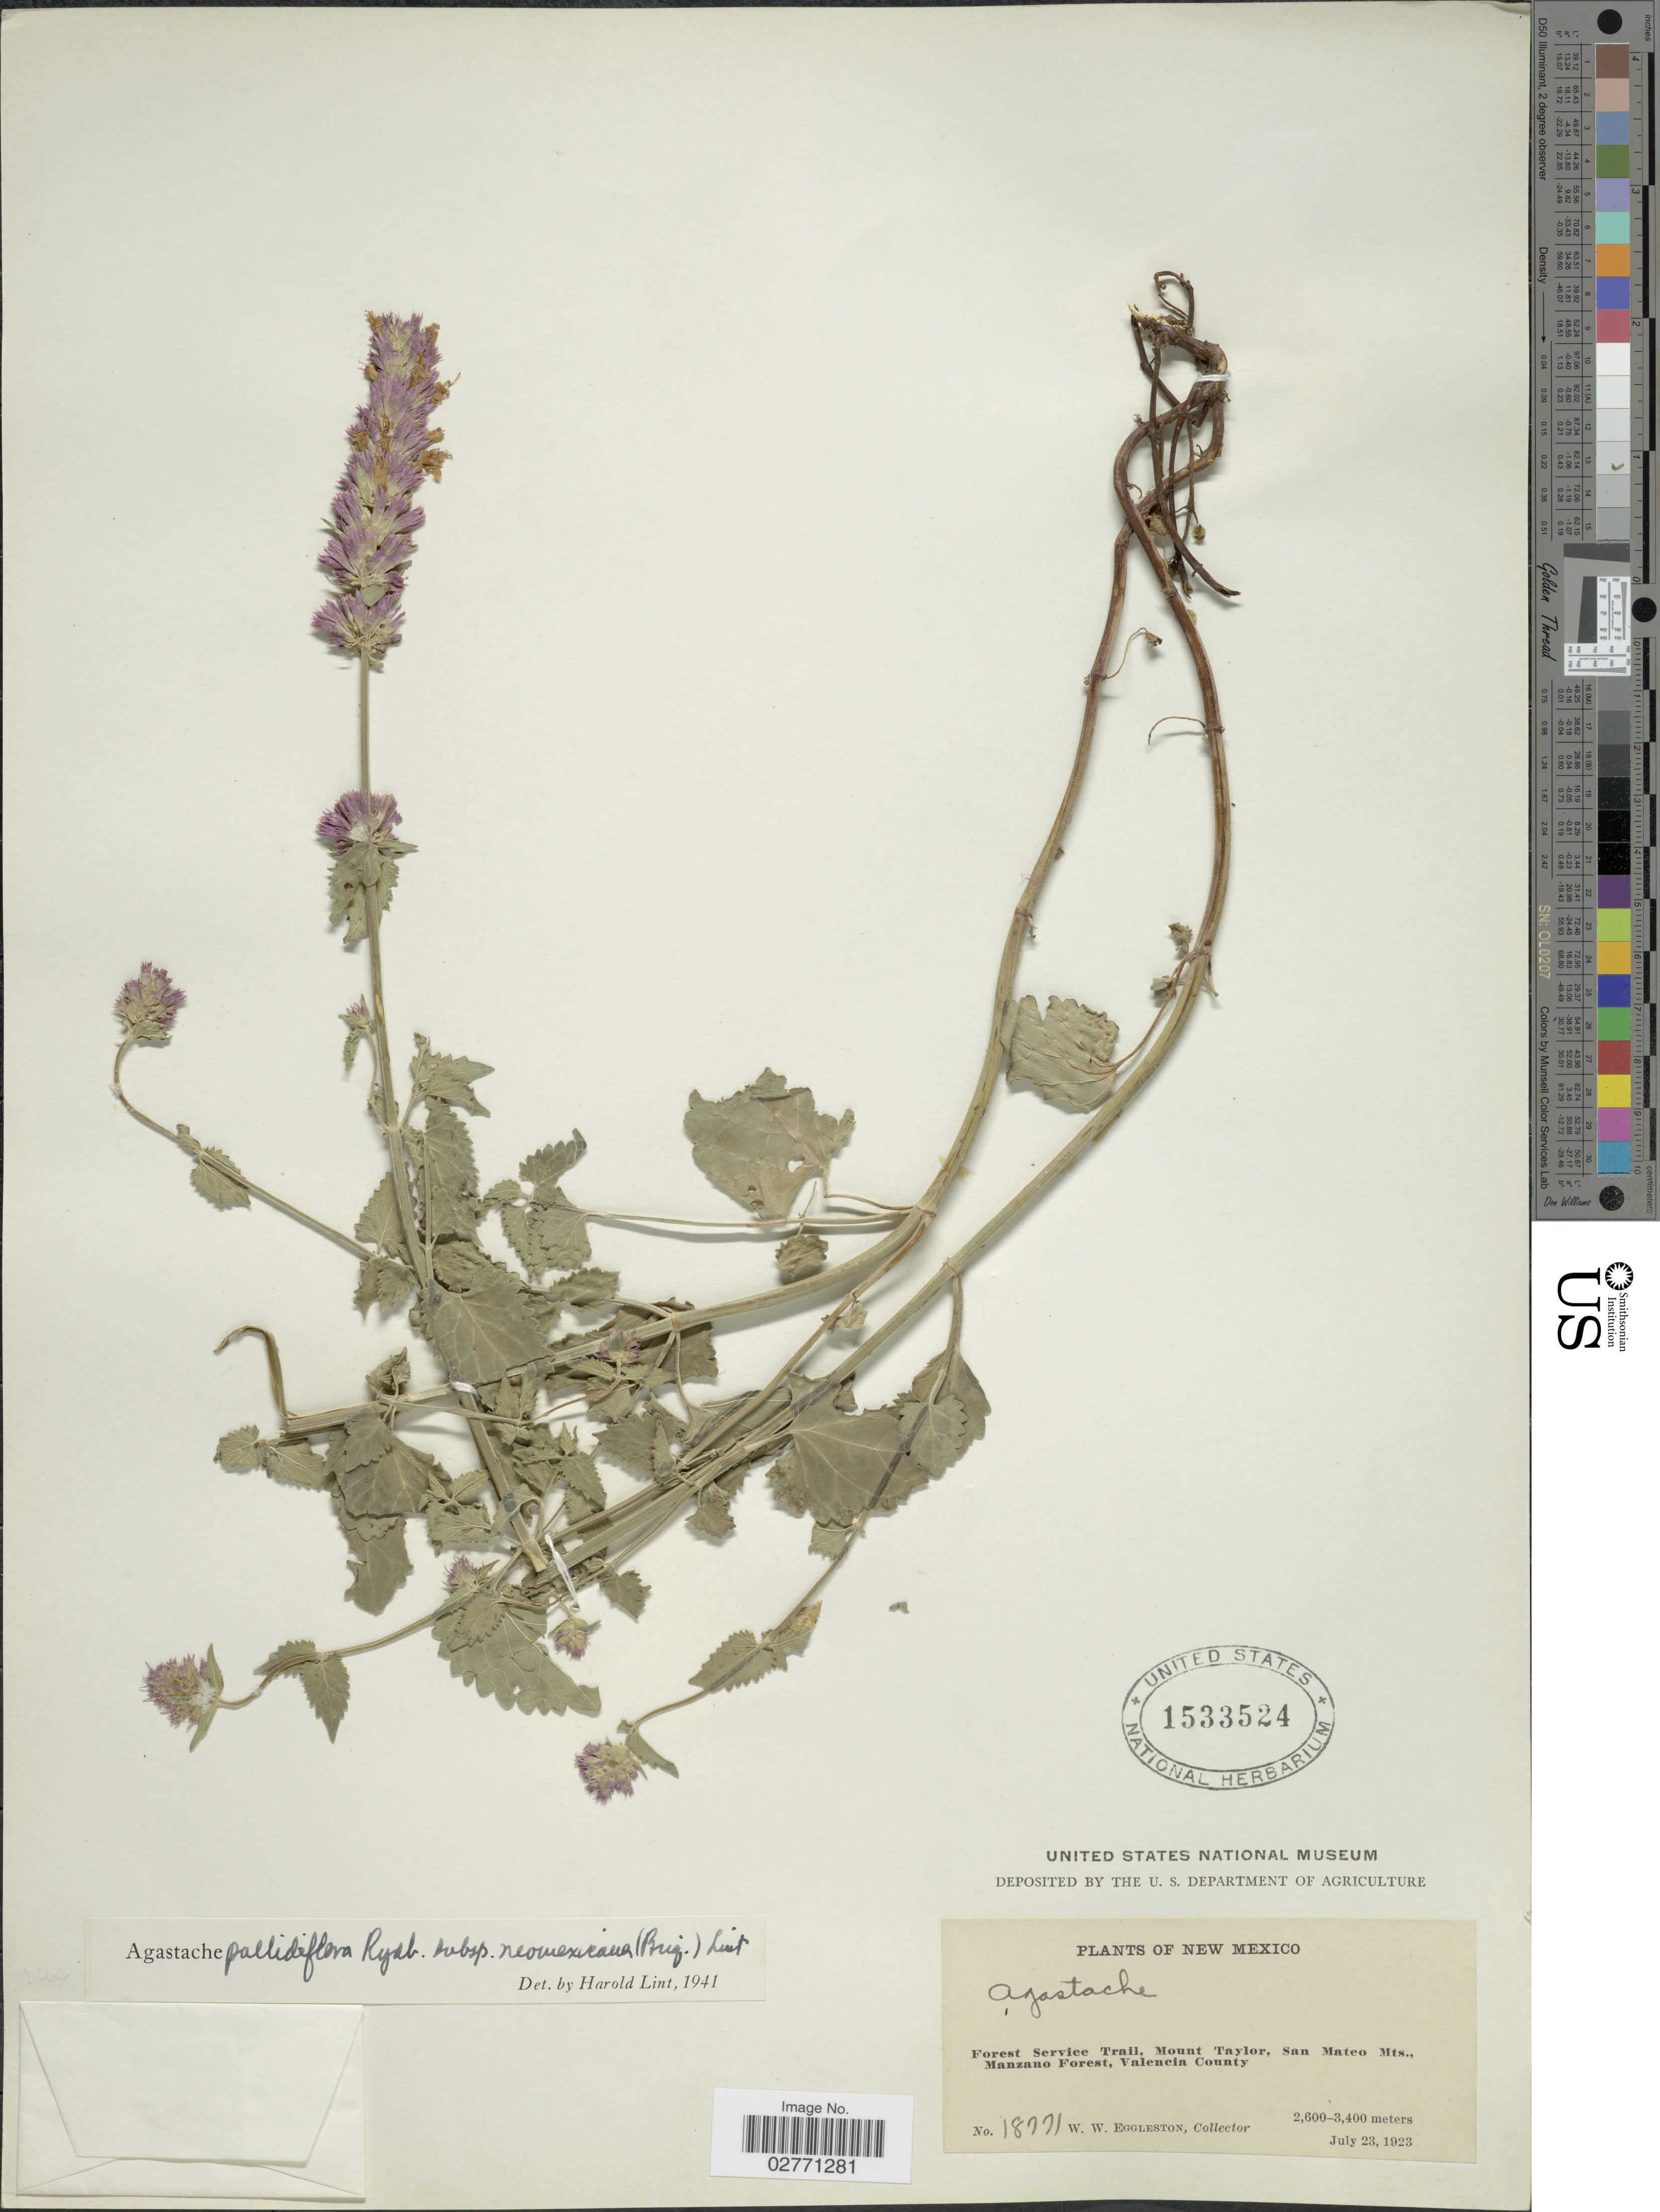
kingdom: Plantae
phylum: Tracheophyta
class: Magnoliopsida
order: Lamiales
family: Lamiaceae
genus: Agastache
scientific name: Agastache pallidiflora subsp. neomexicana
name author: (Briq.) Lint & Epling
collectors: W. W. Eggleston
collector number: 18771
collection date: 1923-07-23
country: United States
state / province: New Mexico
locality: Forest Service Trail. Mount Taylor, San Mateo Mts., Manzano Forest, Valencia County.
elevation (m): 2600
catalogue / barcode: US 1533524